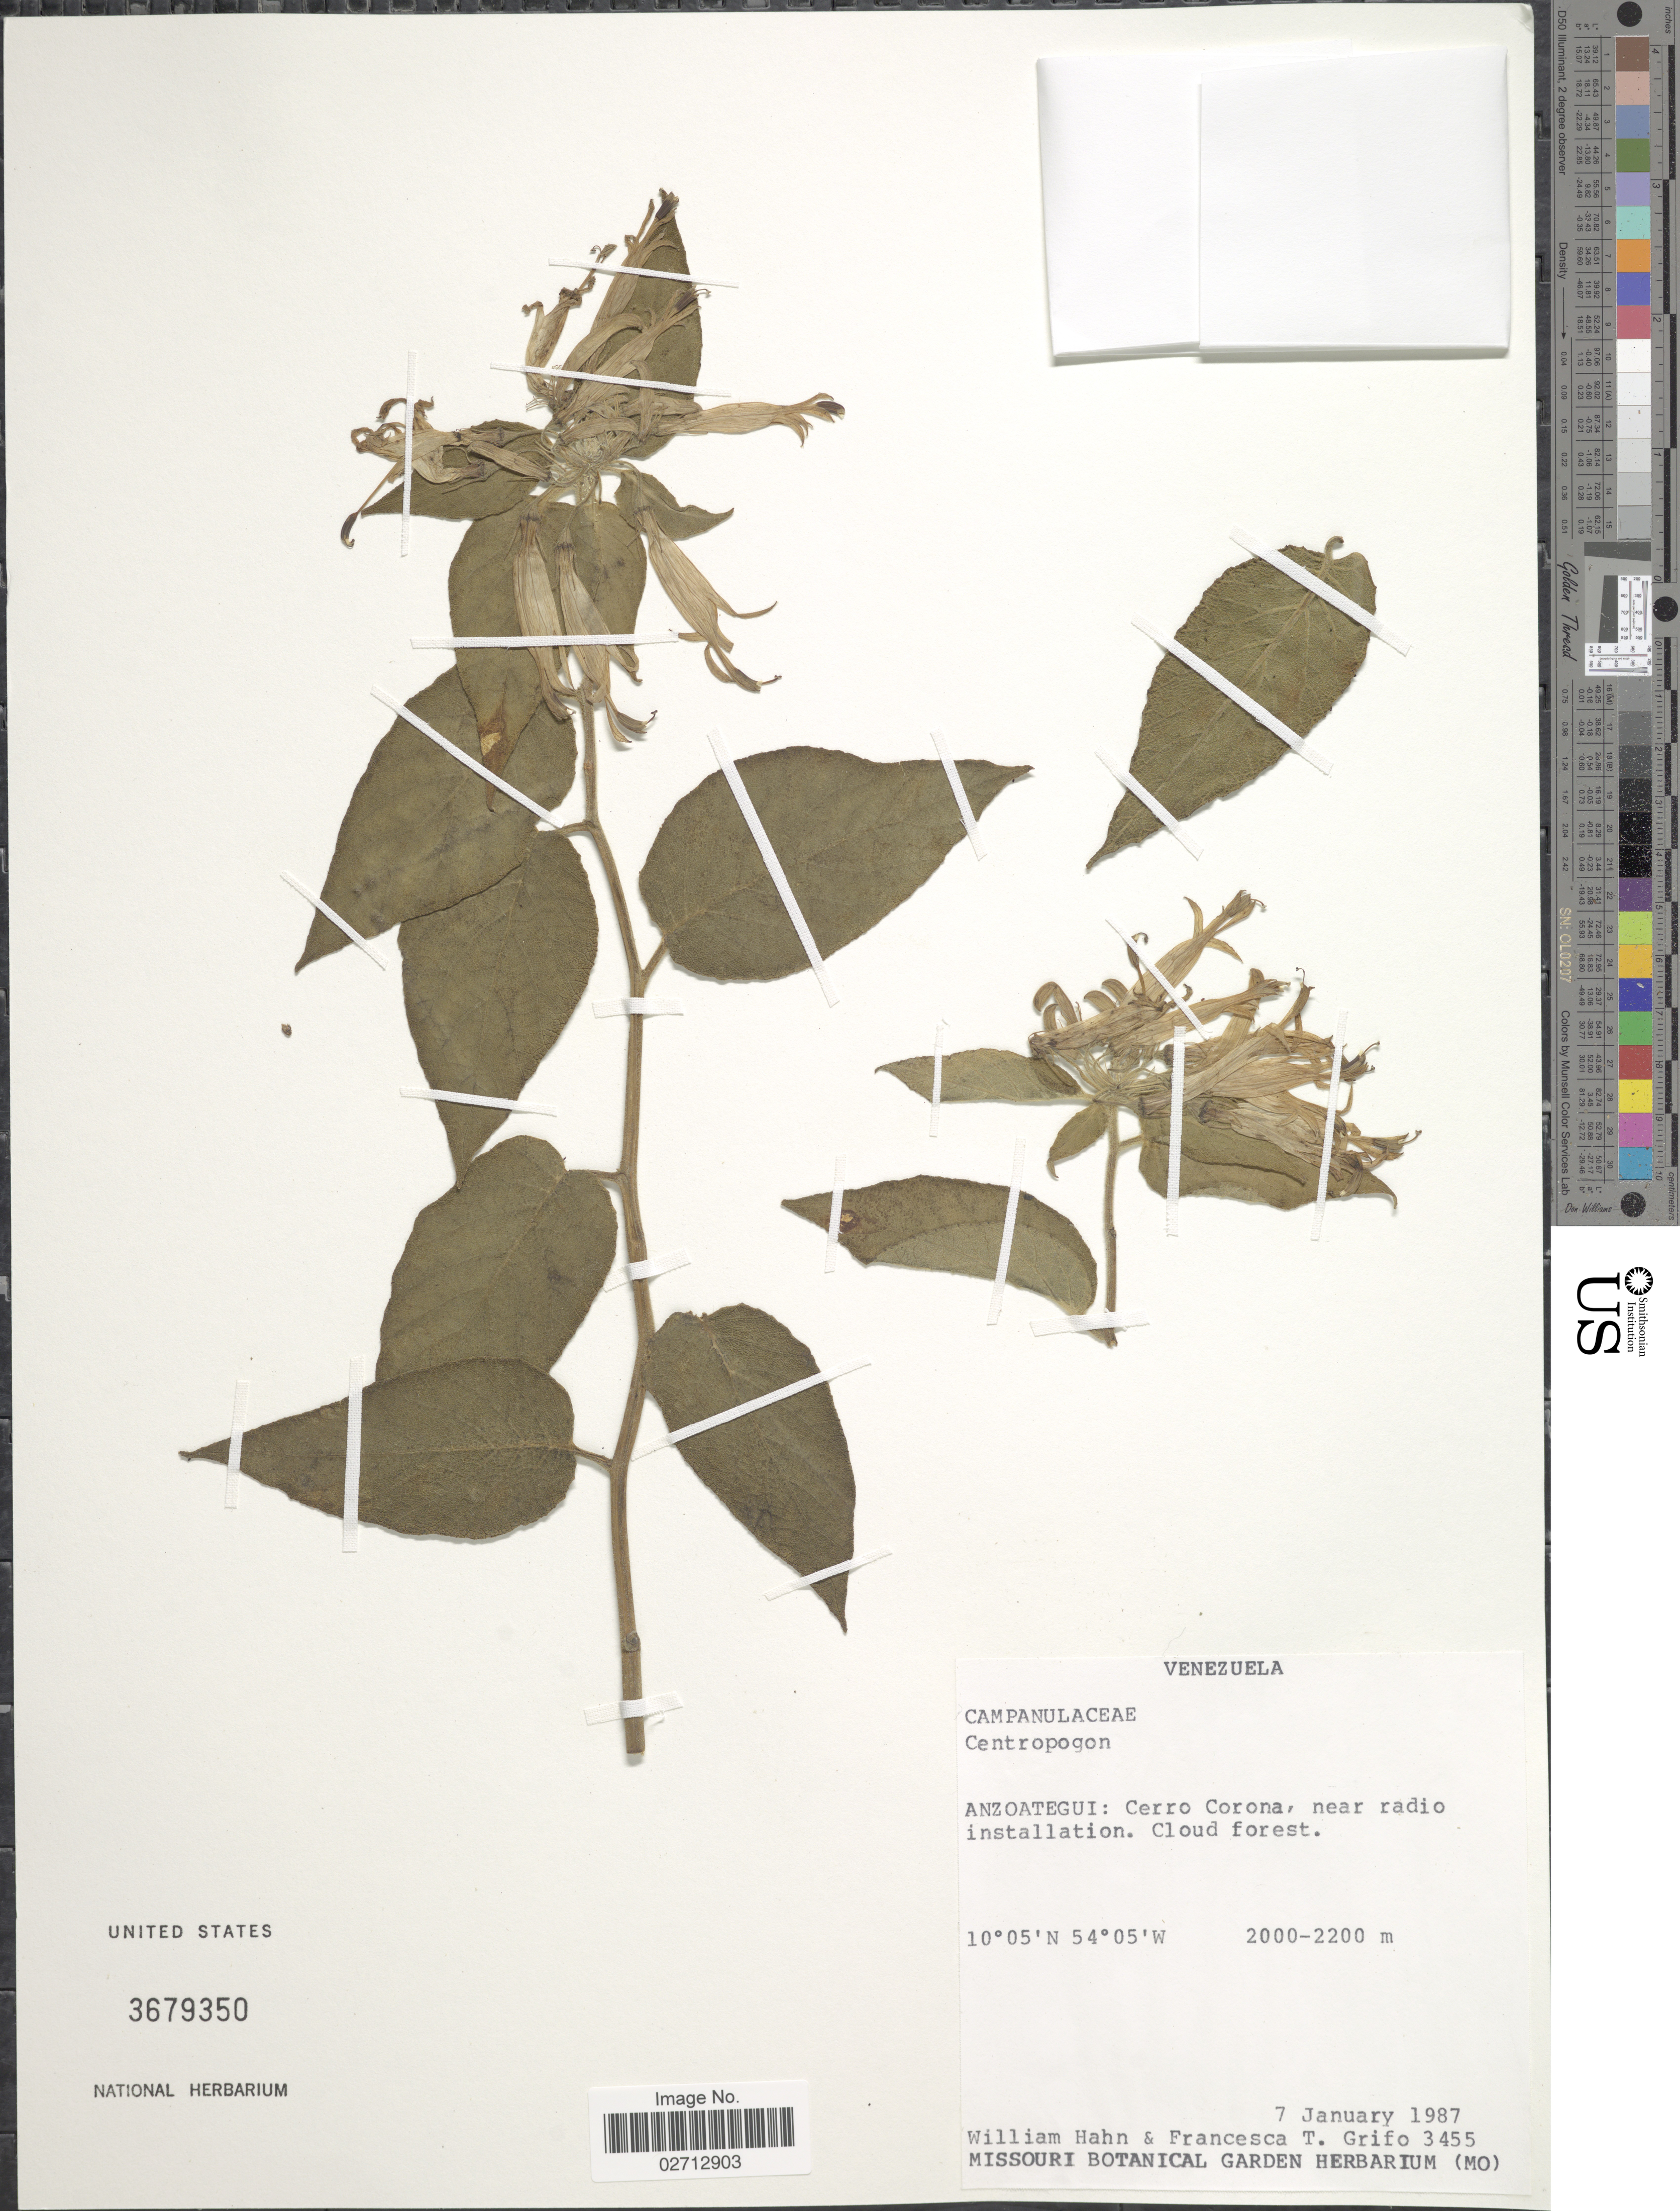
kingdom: Plantae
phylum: Tracheophyta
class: Magnoliopsida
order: Asterales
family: Campanulaceae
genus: Siphocampylus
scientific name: Siphocampylus sp.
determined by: Lagomarsino, L. P.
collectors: W. J. Hahn & F. Grifo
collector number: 3455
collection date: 1987-01-07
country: Venezuela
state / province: Anzoategui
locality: Cerro Corona, near radio installation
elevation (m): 2000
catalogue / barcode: US 3679350